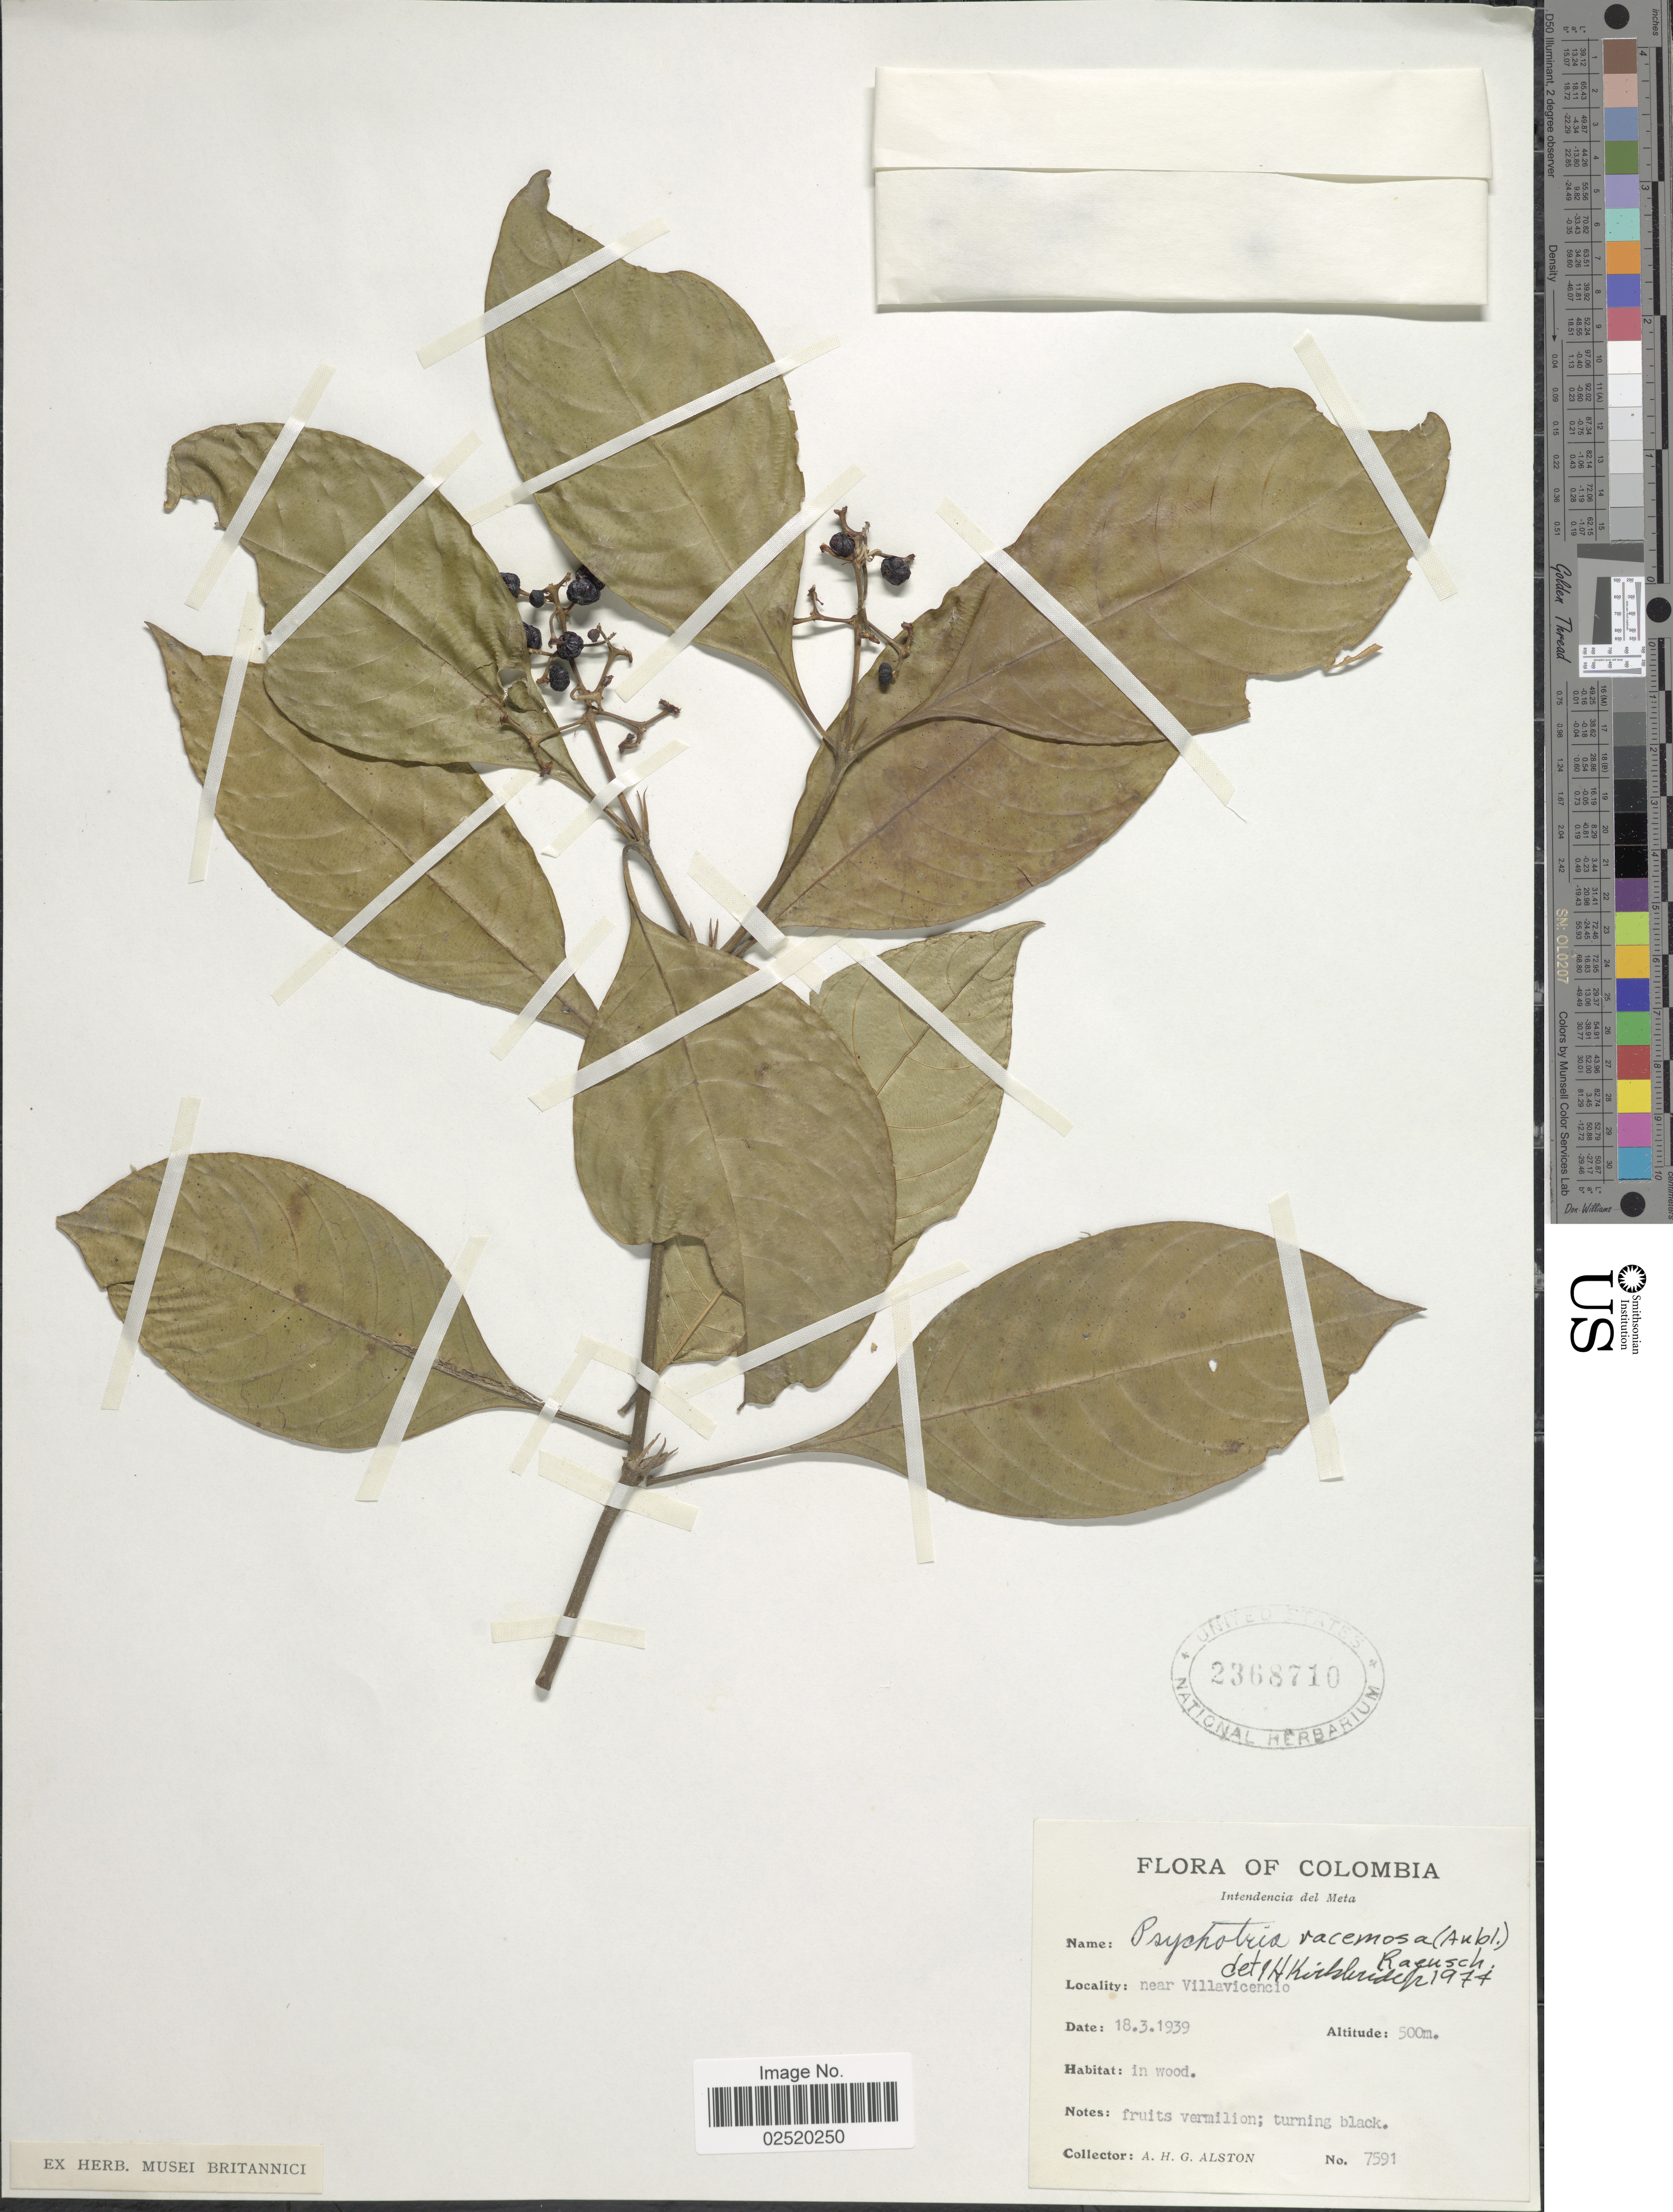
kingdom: Plantae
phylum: Tracheophyta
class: Magnoliopsida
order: Gentianales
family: Rubiaceae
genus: Psychotria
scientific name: Psychotria racemosa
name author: Rich.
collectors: A. H. Alston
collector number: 7591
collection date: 1939-03-18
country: Colombia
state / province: Meta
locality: Intendencia del Meta, Near Villavicencio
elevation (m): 500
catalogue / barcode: US 2368710